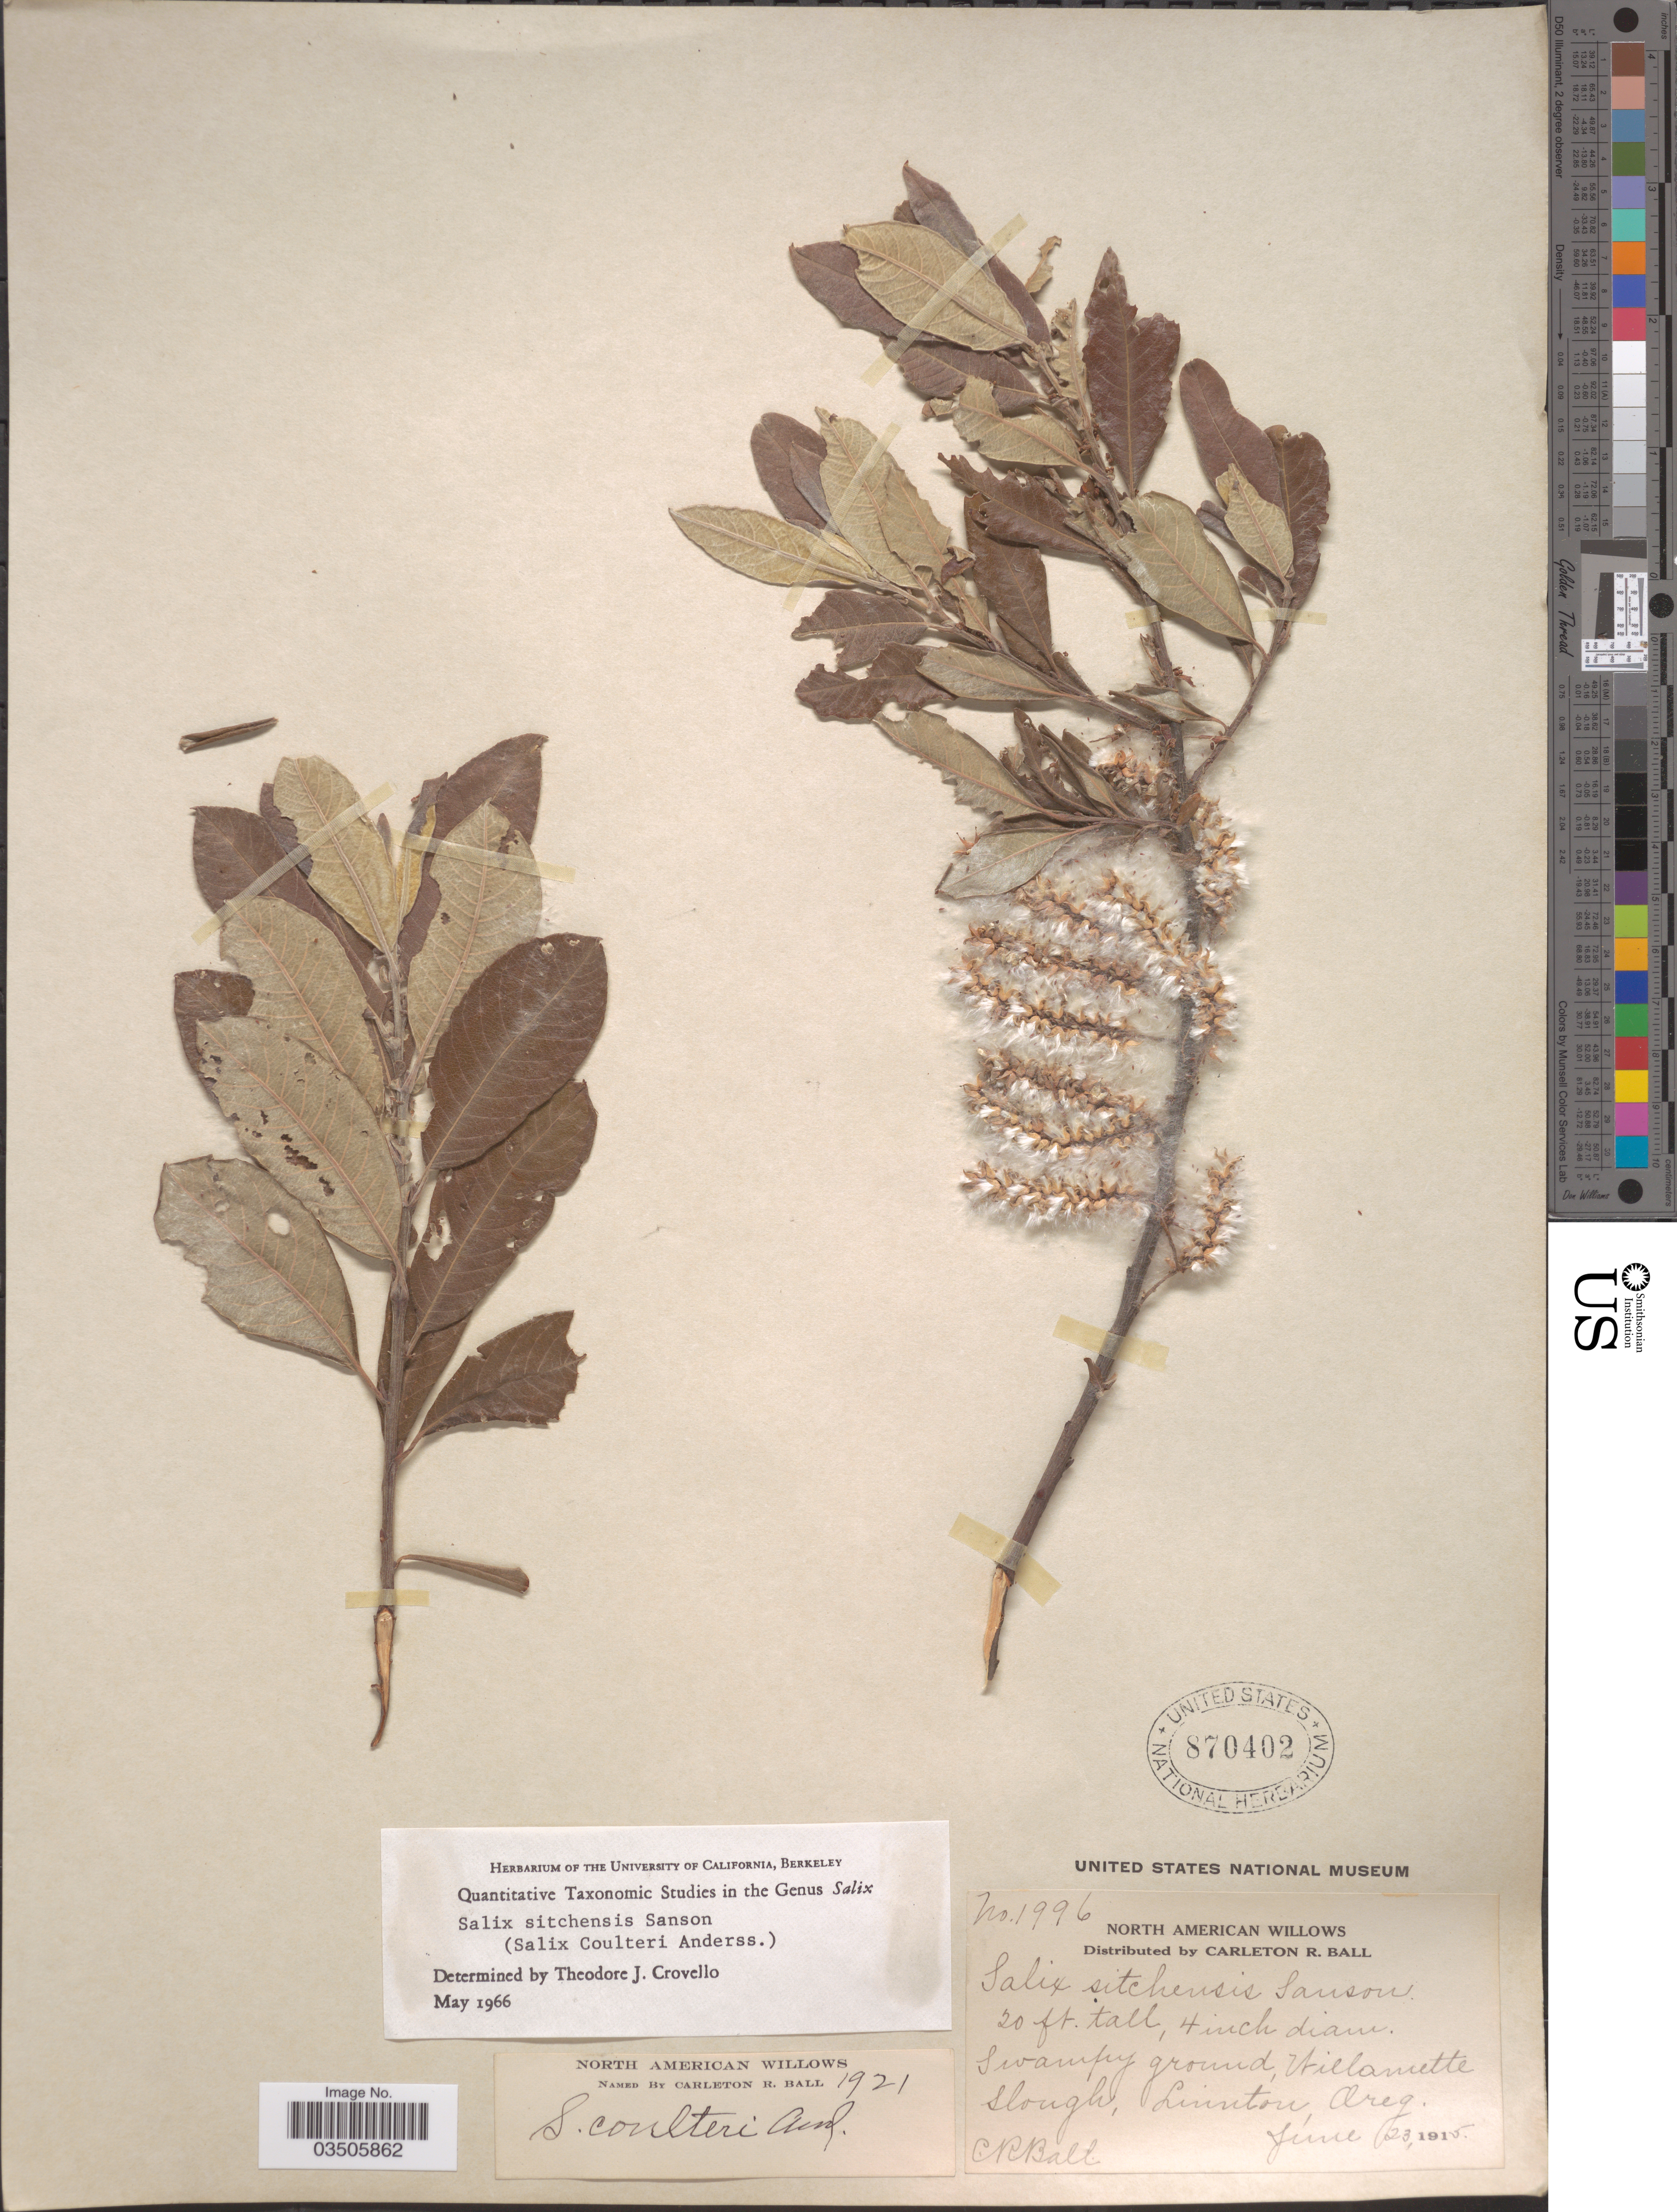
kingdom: Plantae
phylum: Tracheophyta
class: Magnoliopsida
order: Malpighiales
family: Salicaceae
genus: Salix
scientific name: Salix sitchensis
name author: Sanson ex Bong.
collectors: C. R. Ball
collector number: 1996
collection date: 1915-06-23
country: United States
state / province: Oregon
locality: Willamette Slough, Linnton.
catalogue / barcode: US 870402